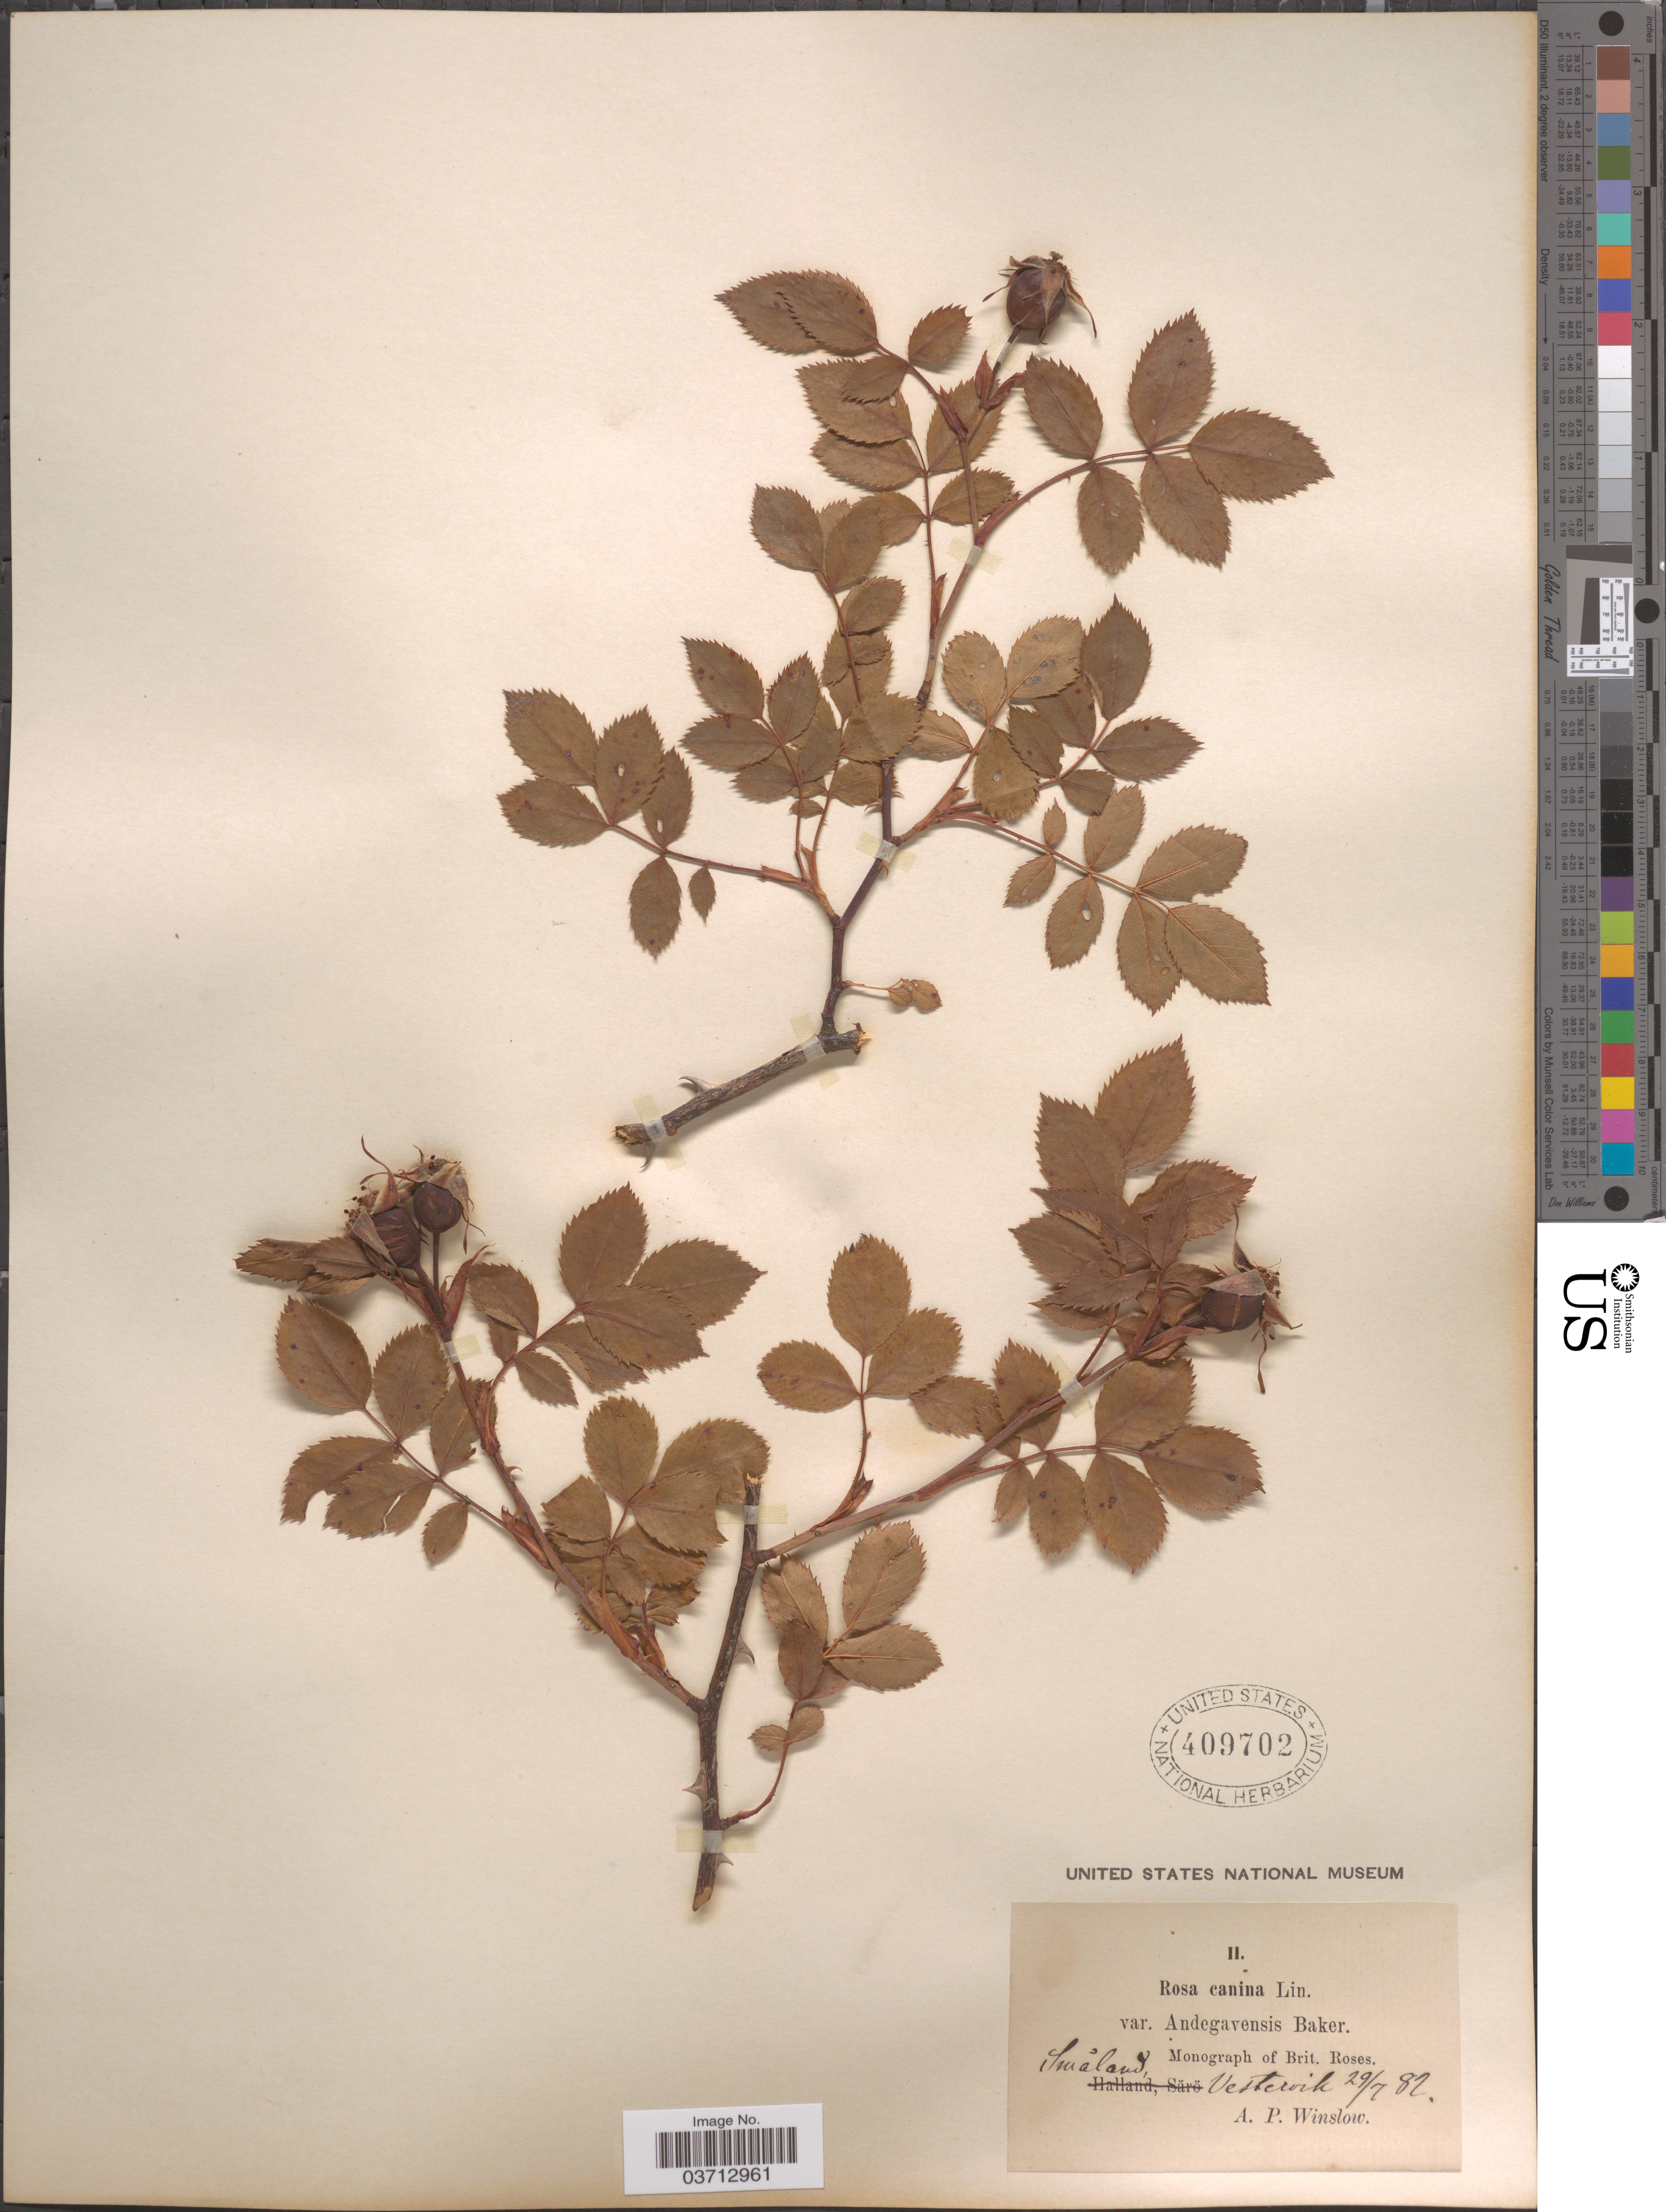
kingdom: Plantae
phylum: Tracheophyta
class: Magnoliopsida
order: Rosales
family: Rosaceae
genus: Rosa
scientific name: Rosa canina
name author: L.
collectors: A. Winslow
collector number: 11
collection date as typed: Transcribed d/m/y: 29/7/82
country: Sweden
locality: Smăland, Vestervik.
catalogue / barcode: US 409702